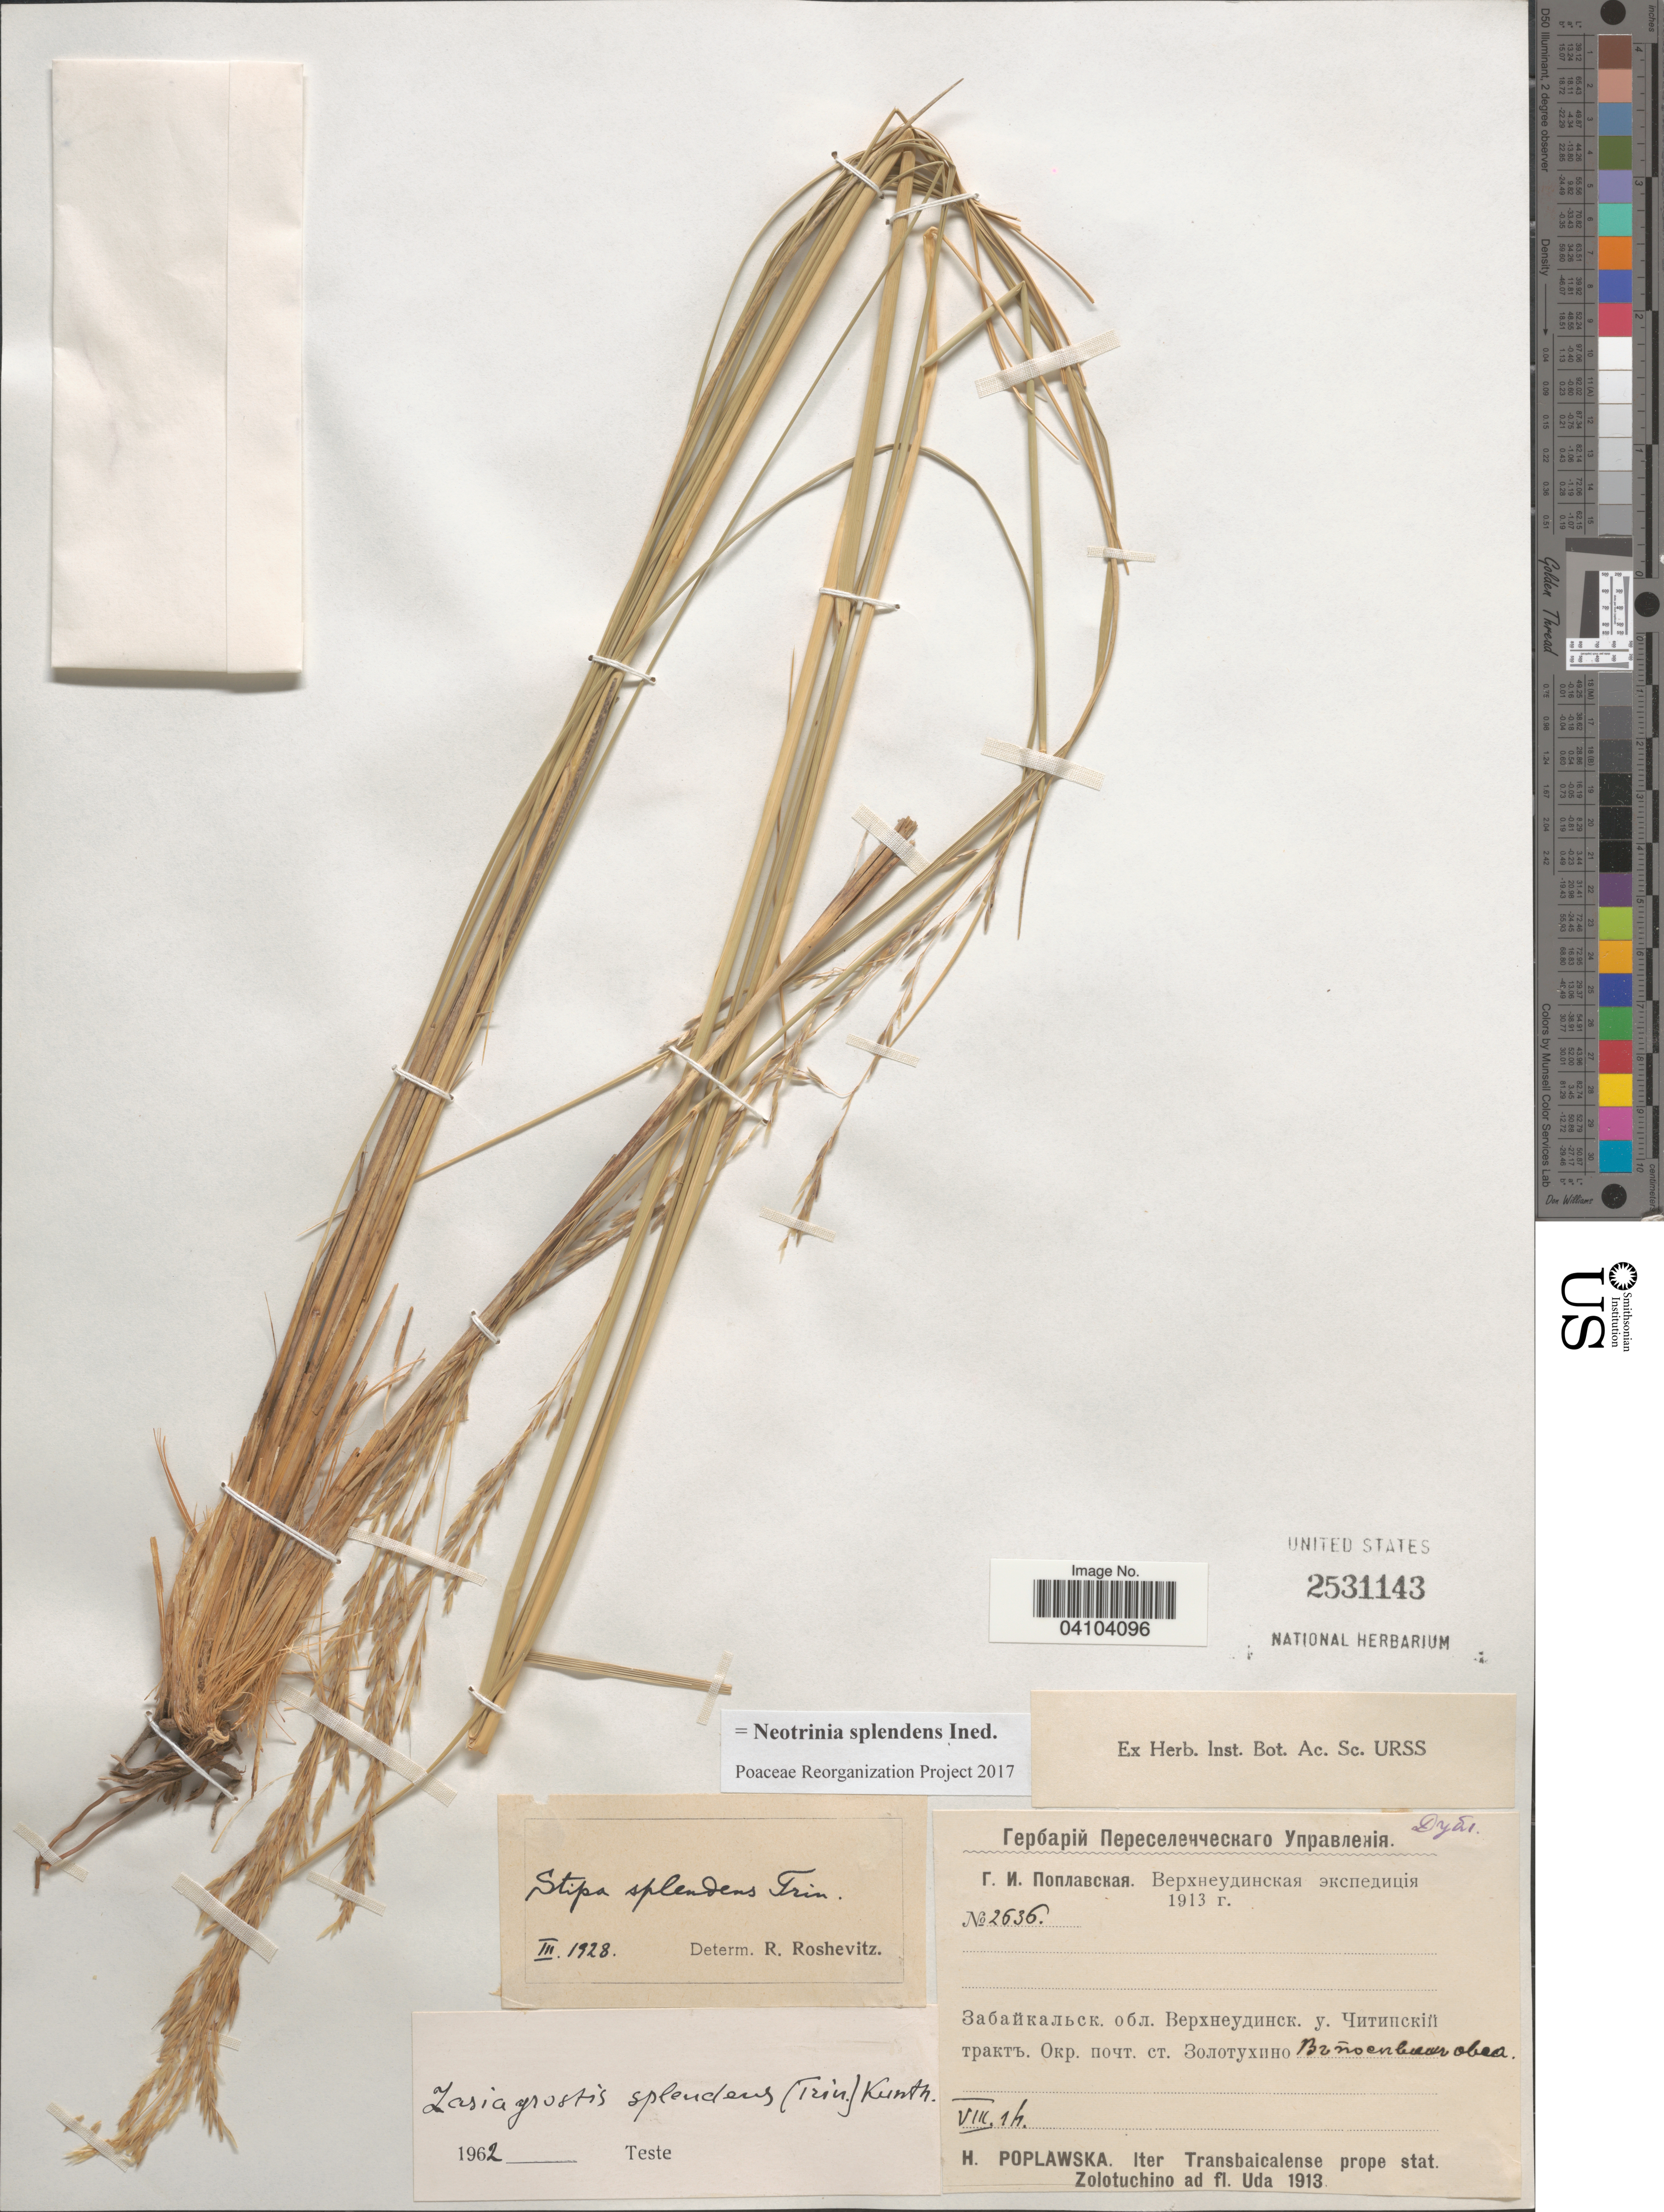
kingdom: Plantae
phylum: Tracheophyta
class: Liliopsida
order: Poales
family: Poaceae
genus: Neotrinia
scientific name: Neotrinia splendens (Trin.) M. Nobis, P.D. Gudkova & A. Nowak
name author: (Trin.)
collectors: H. Poplawska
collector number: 2636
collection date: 1913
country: Russian Federation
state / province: Zabaykalsky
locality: Iter Transbaicalense prope stat. Zolotukhino ad fl. Uda.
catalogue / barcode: US 2531143